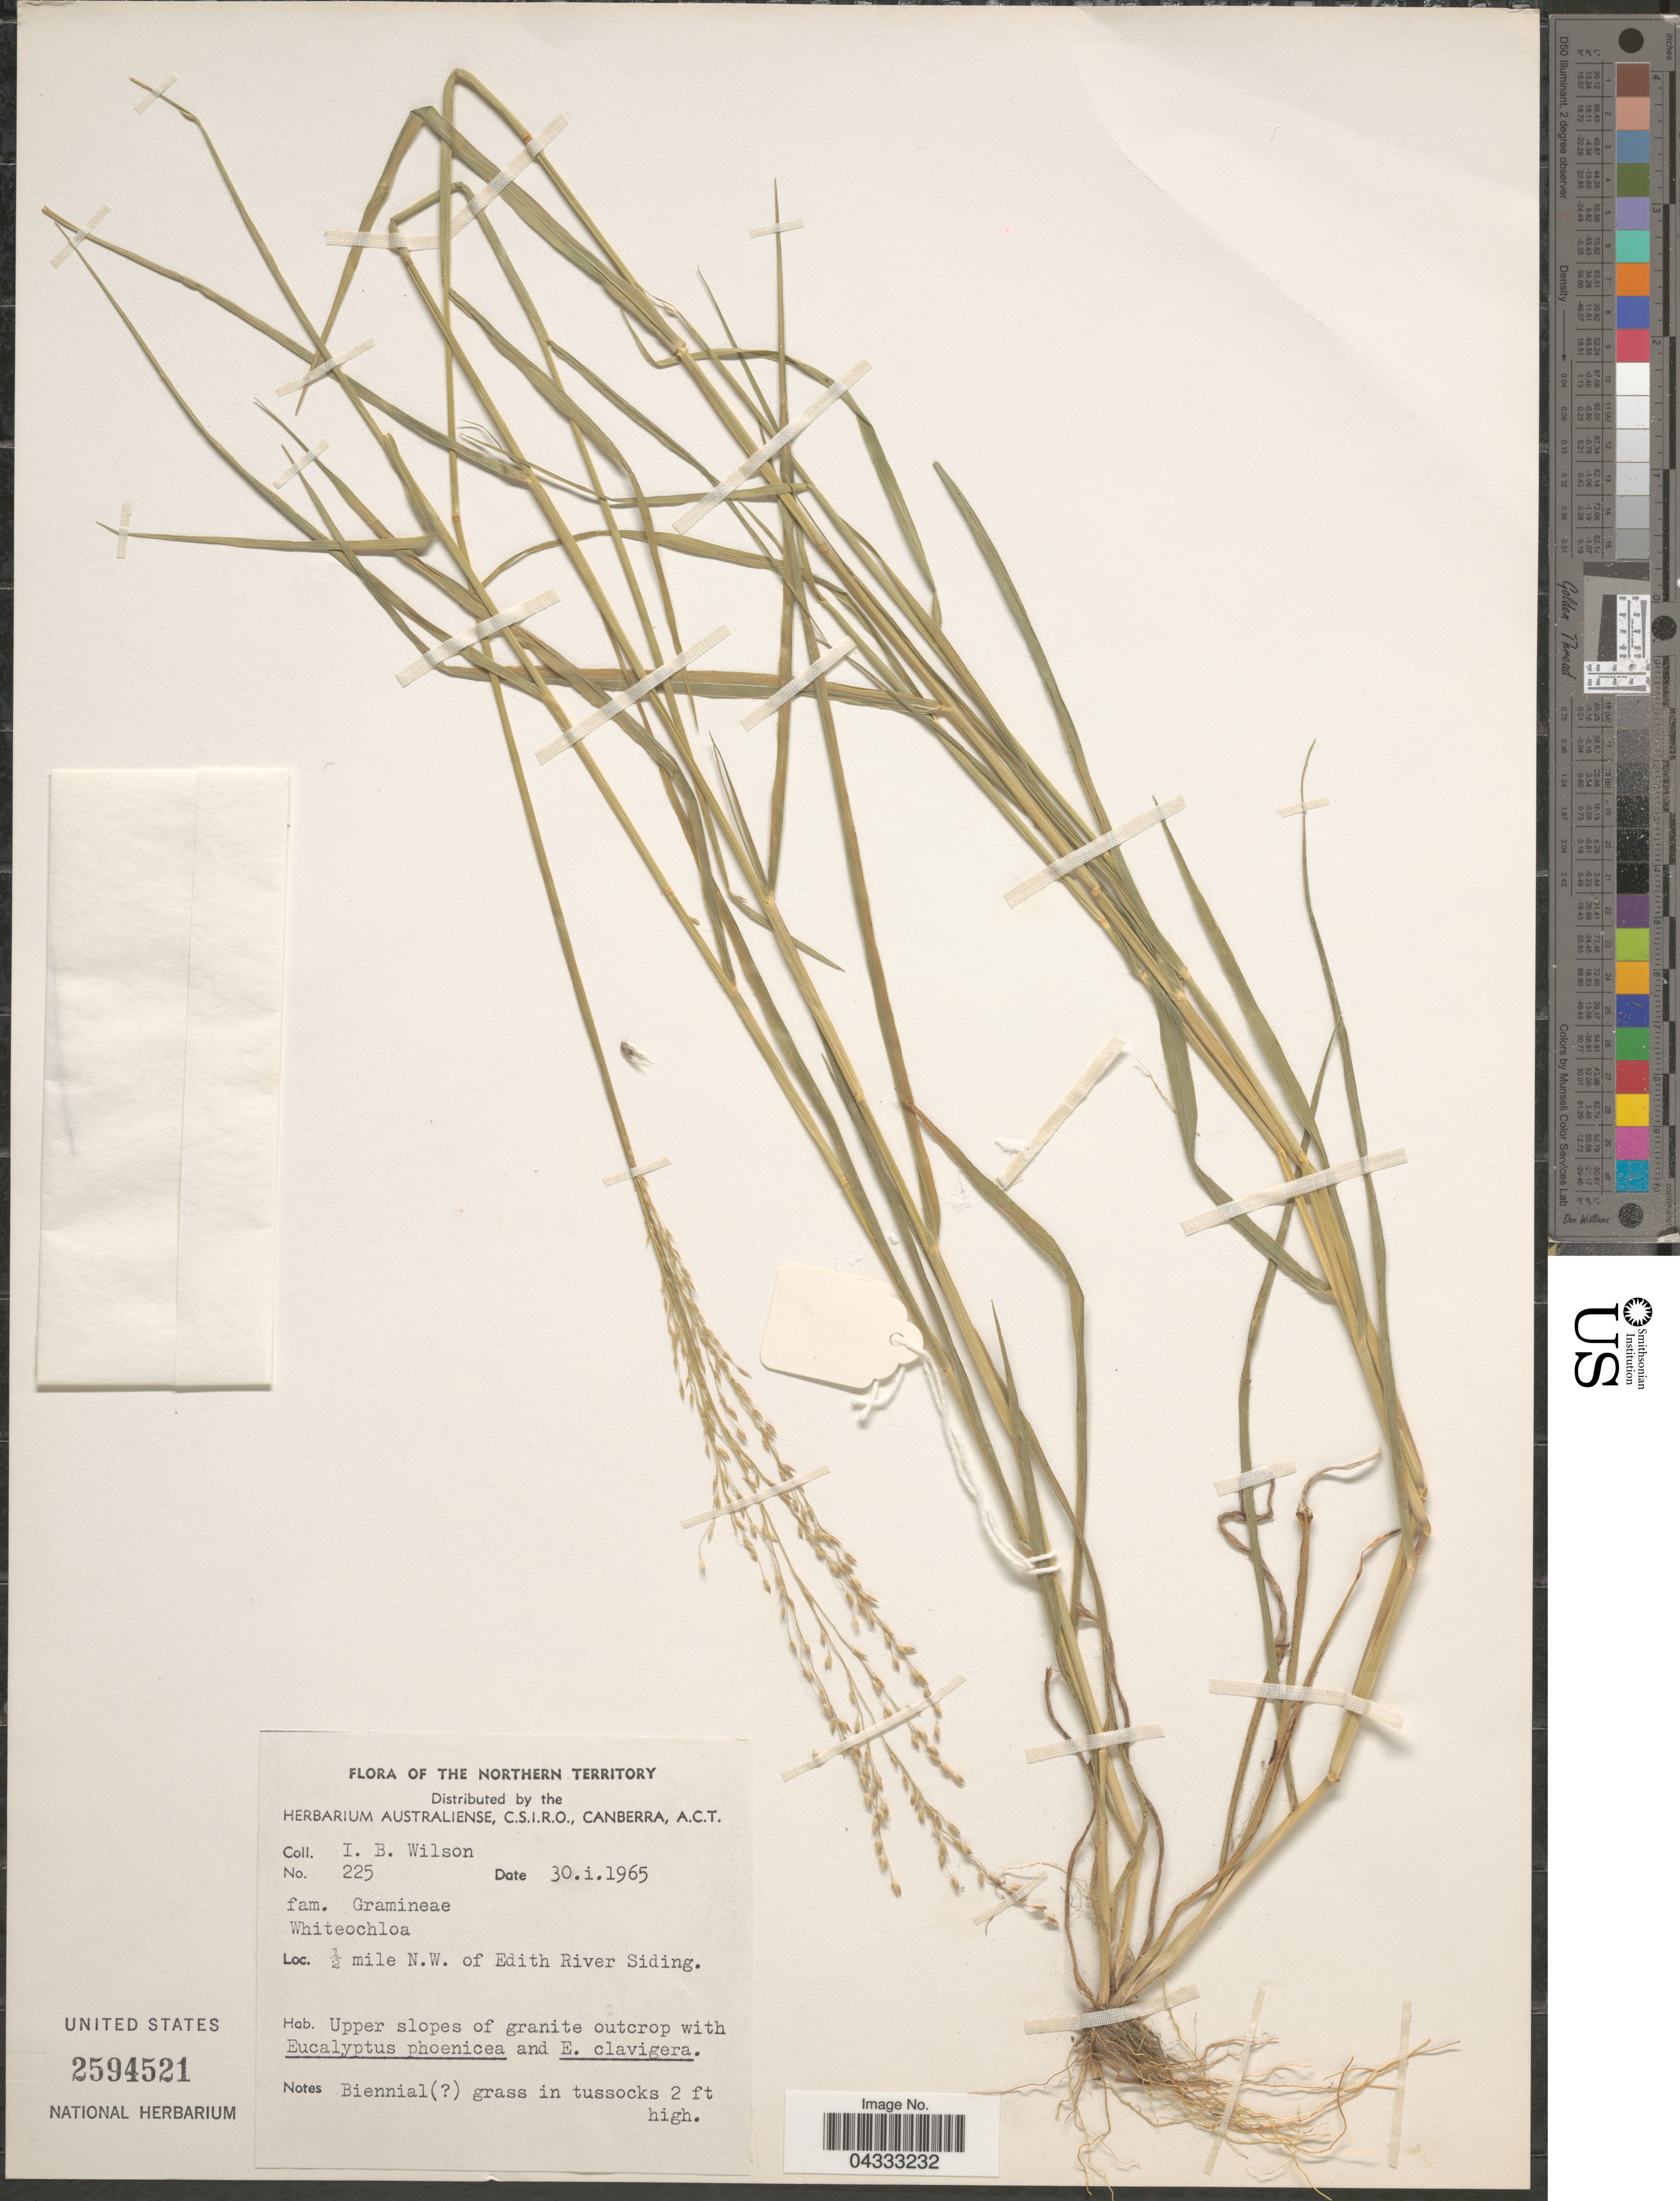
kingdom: Plantae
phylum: Tracheophyta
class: Liliopsida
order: Poales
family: Poaceae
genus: Whiteochloa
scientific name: Whiteochloa sp.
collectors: I. B. Wilson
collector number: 225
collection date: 1965-01-30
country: Australia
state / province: Northern Territory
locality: ½ mile N.W. of Edith River Siding.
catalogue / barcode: US 2594521